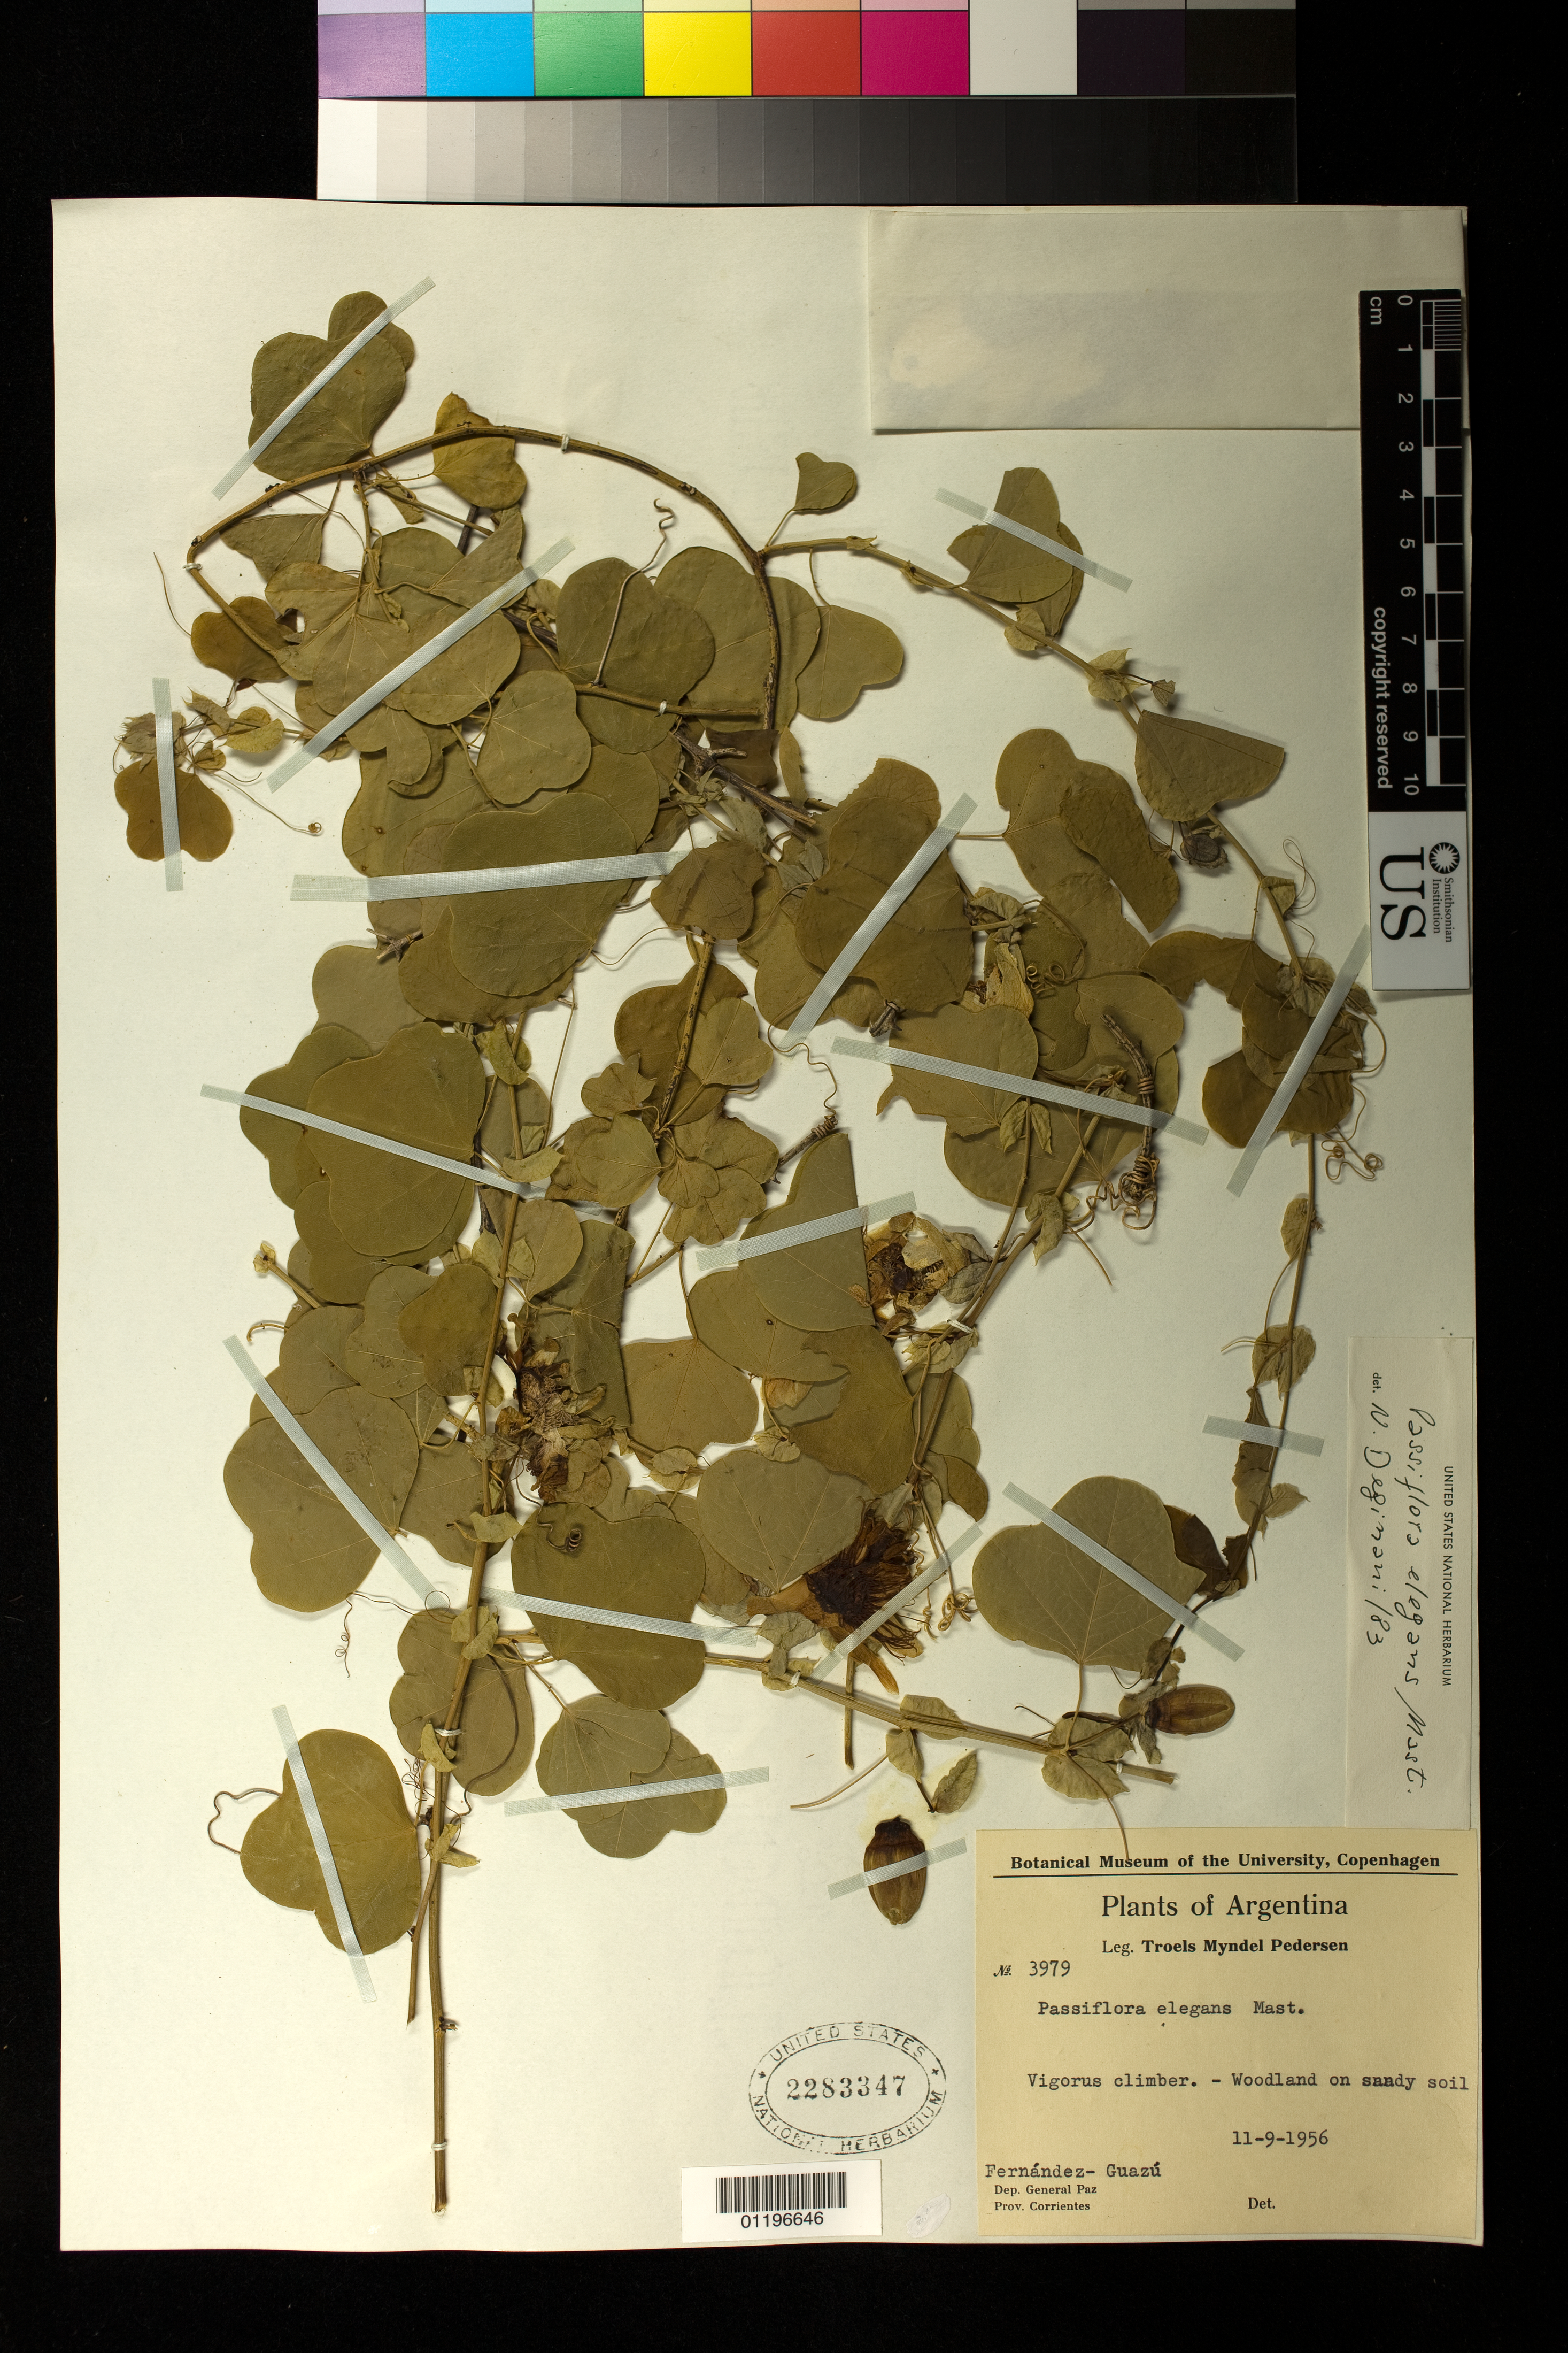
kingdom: Plantae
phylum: Tracheophyta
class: Magnoliopsida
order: Malpighiales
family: Passifloraceae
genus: Passiflora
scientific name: Passiflora elegans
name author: Mast.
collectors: T. M. Pedersen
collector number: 3979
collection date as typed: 09 Nov 1956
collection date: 1956-11-09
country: Argentina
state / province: Corrientes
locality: Fernandez-Guazu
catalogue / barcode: US 2283347